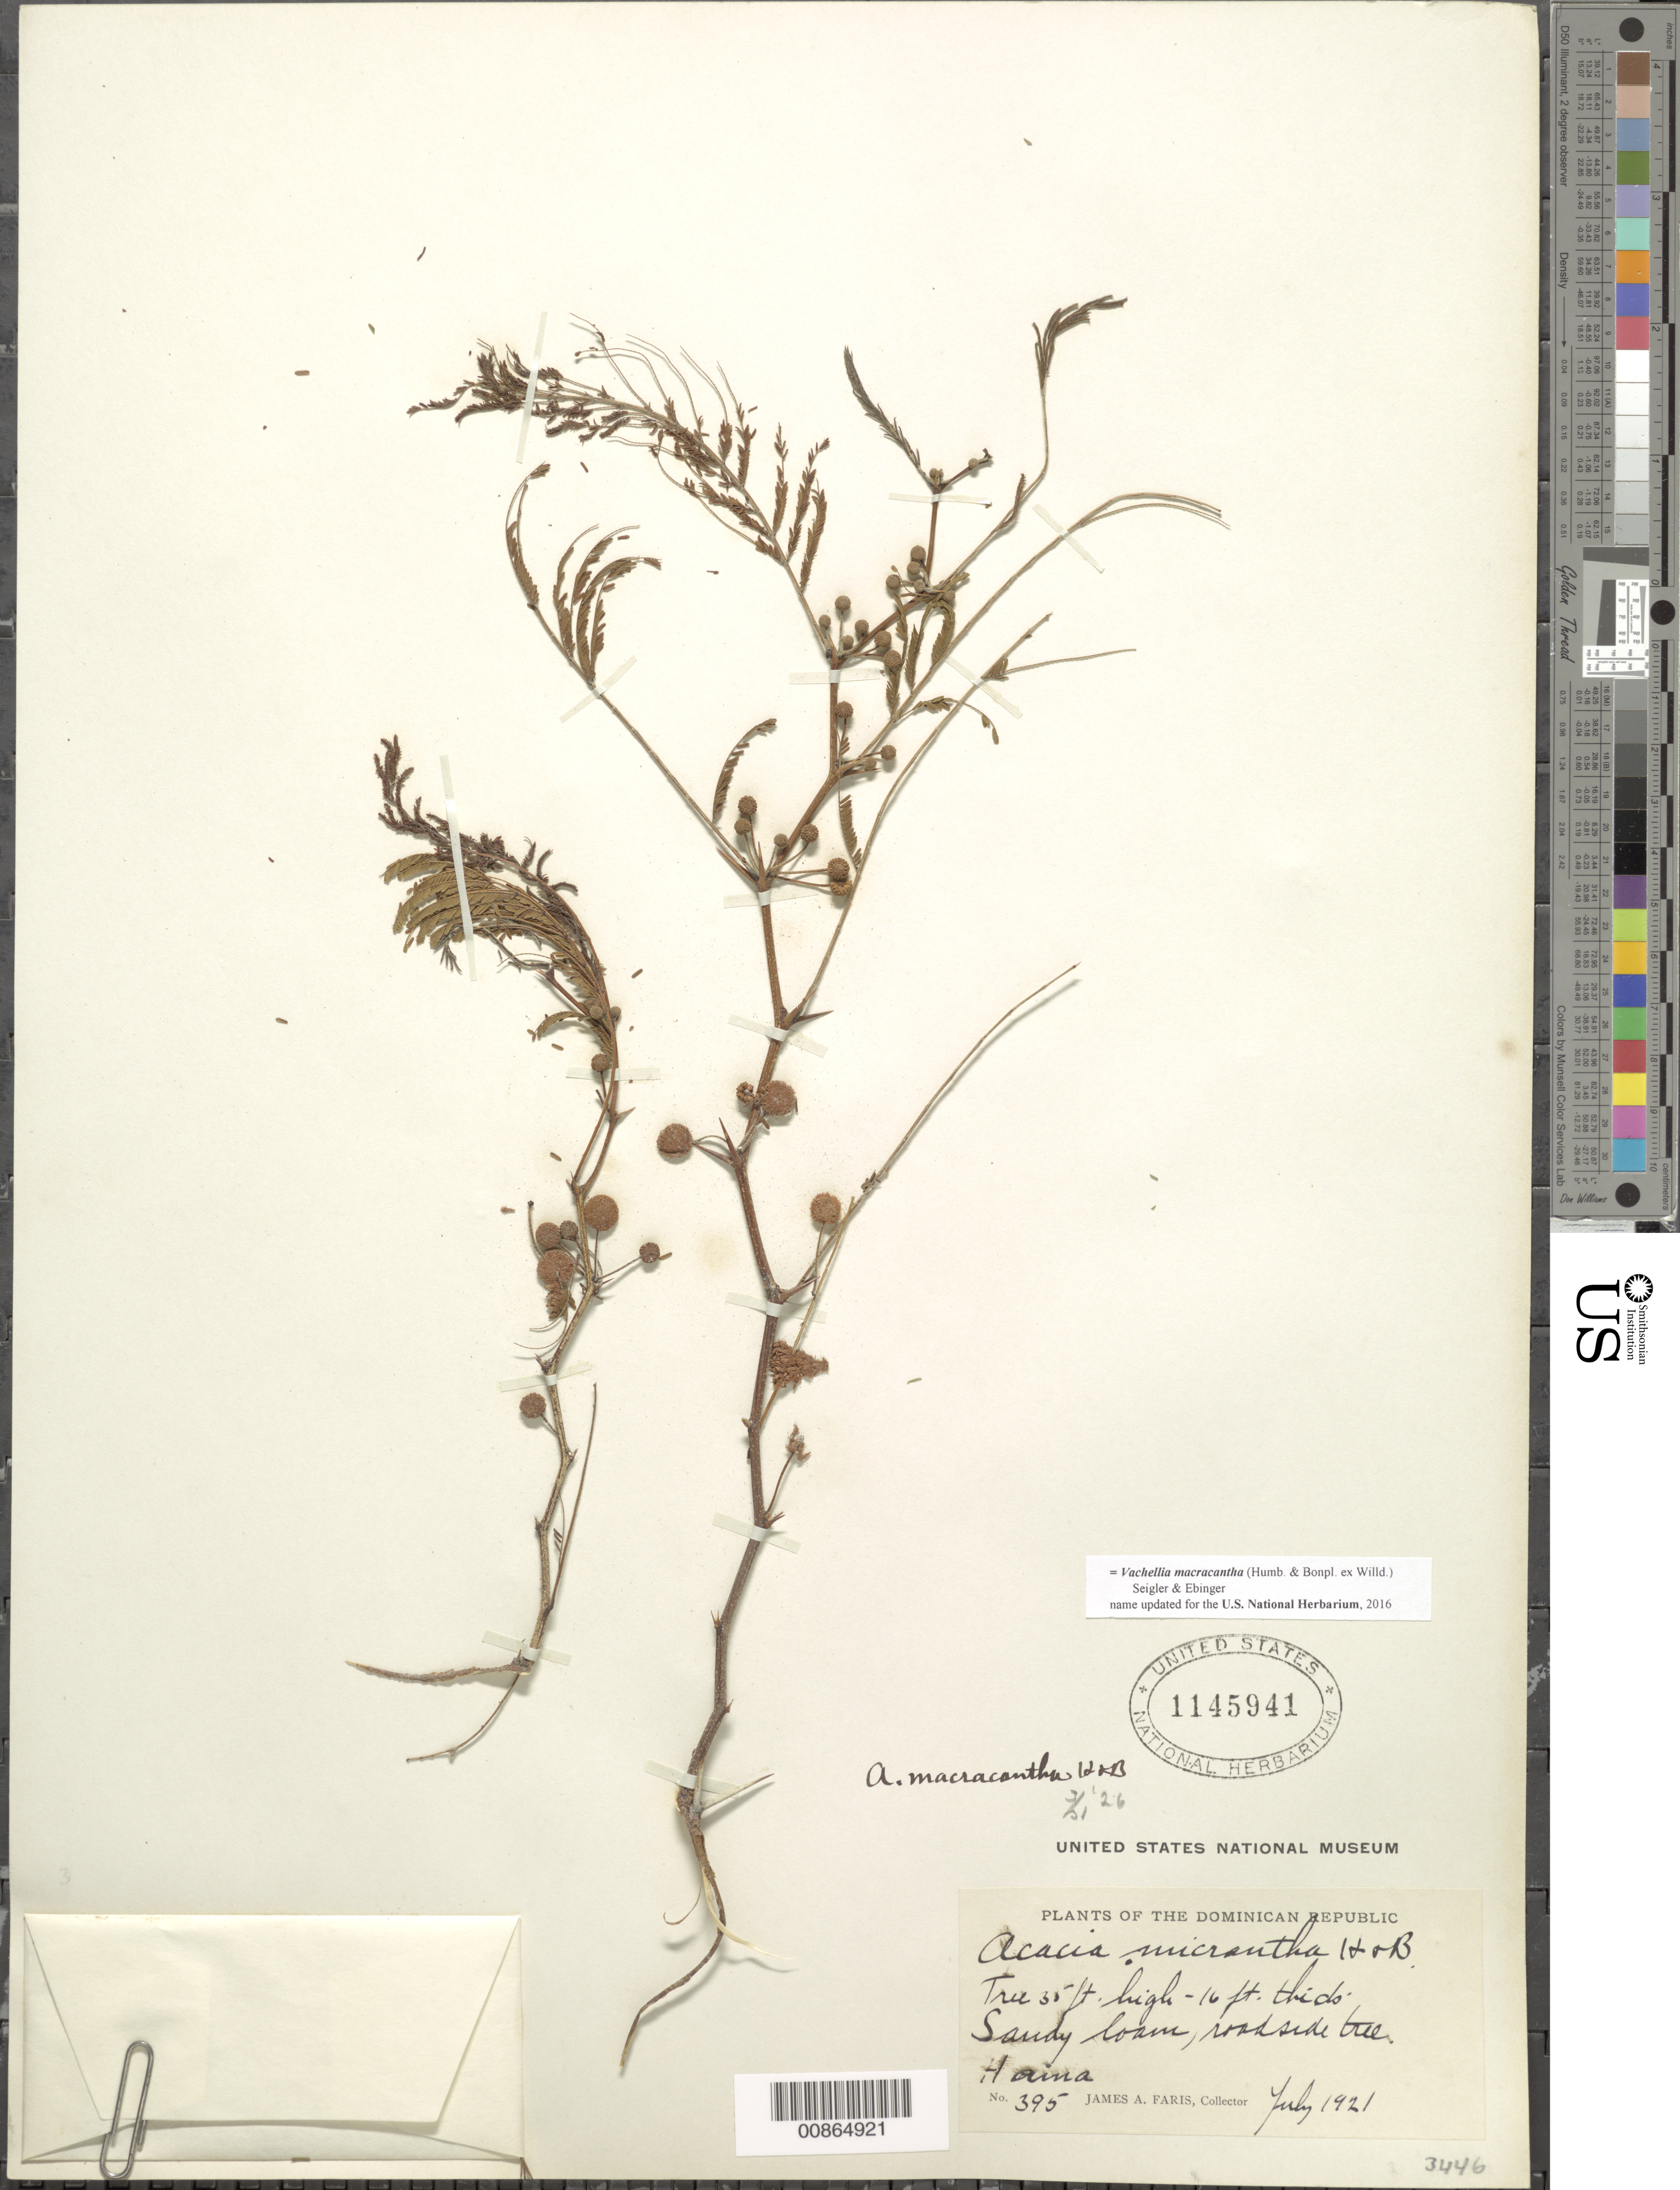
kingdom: Plantae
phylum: Tracheophyta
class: Magnoliopsida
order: Fabales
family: Fabaceae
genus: Vachellia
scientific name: Vachellia macracantha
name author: (Humb. & Bonpl. ex Willd.) Seigler & Ebinger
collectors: J. Faris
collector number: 395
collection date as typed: Jul 1921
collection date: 1921-07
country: Dominican Republic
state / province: San Cristóbal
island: Hispaniola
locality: Haina.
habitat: Roadside tree. Sandy loam.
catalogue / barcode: US 1145941